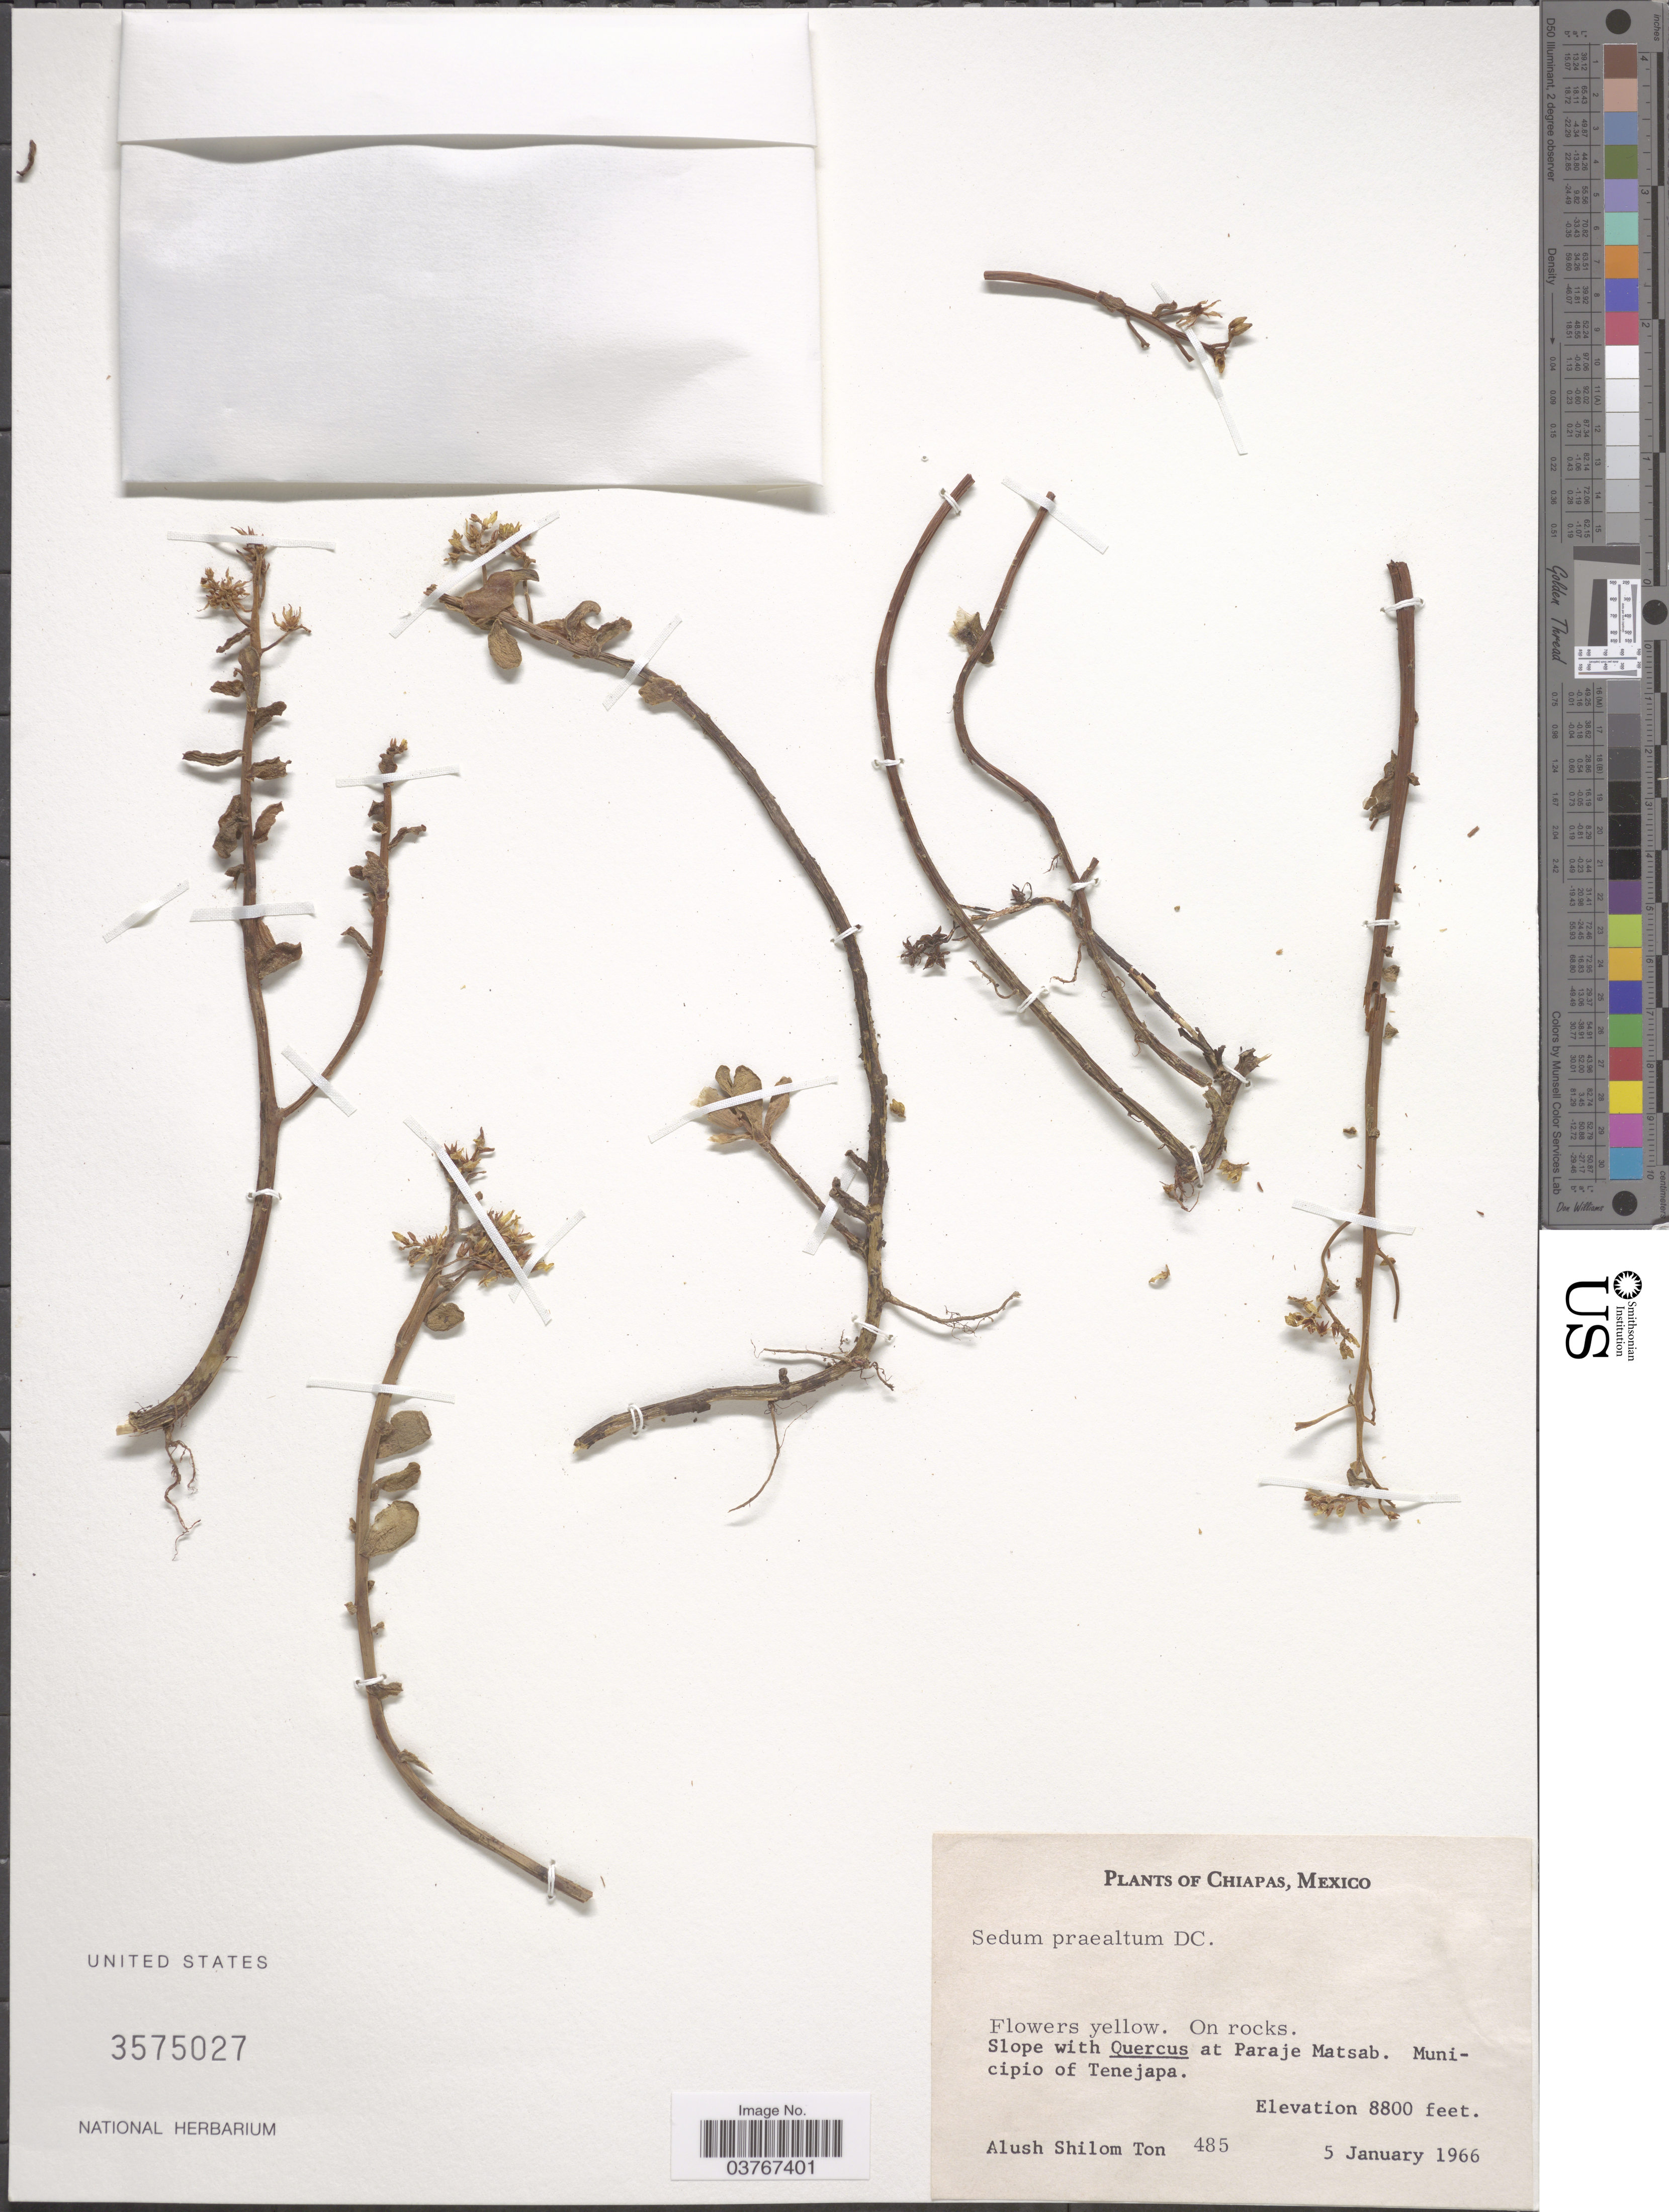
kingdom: Plantae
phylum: Tracheophyta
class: Magnoliopsida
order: Saxifragales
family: Crassulaceae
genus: Sedum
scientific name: Sedum praealtum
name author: A. DC.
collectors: A. M. Ton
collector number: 485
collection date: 1966-01-05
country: Mexico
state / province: Chiapas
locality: Slope with Quercus at Paraje Matsab. Municipio of Tenejapa.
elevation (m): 2682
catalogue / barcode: US 3575027